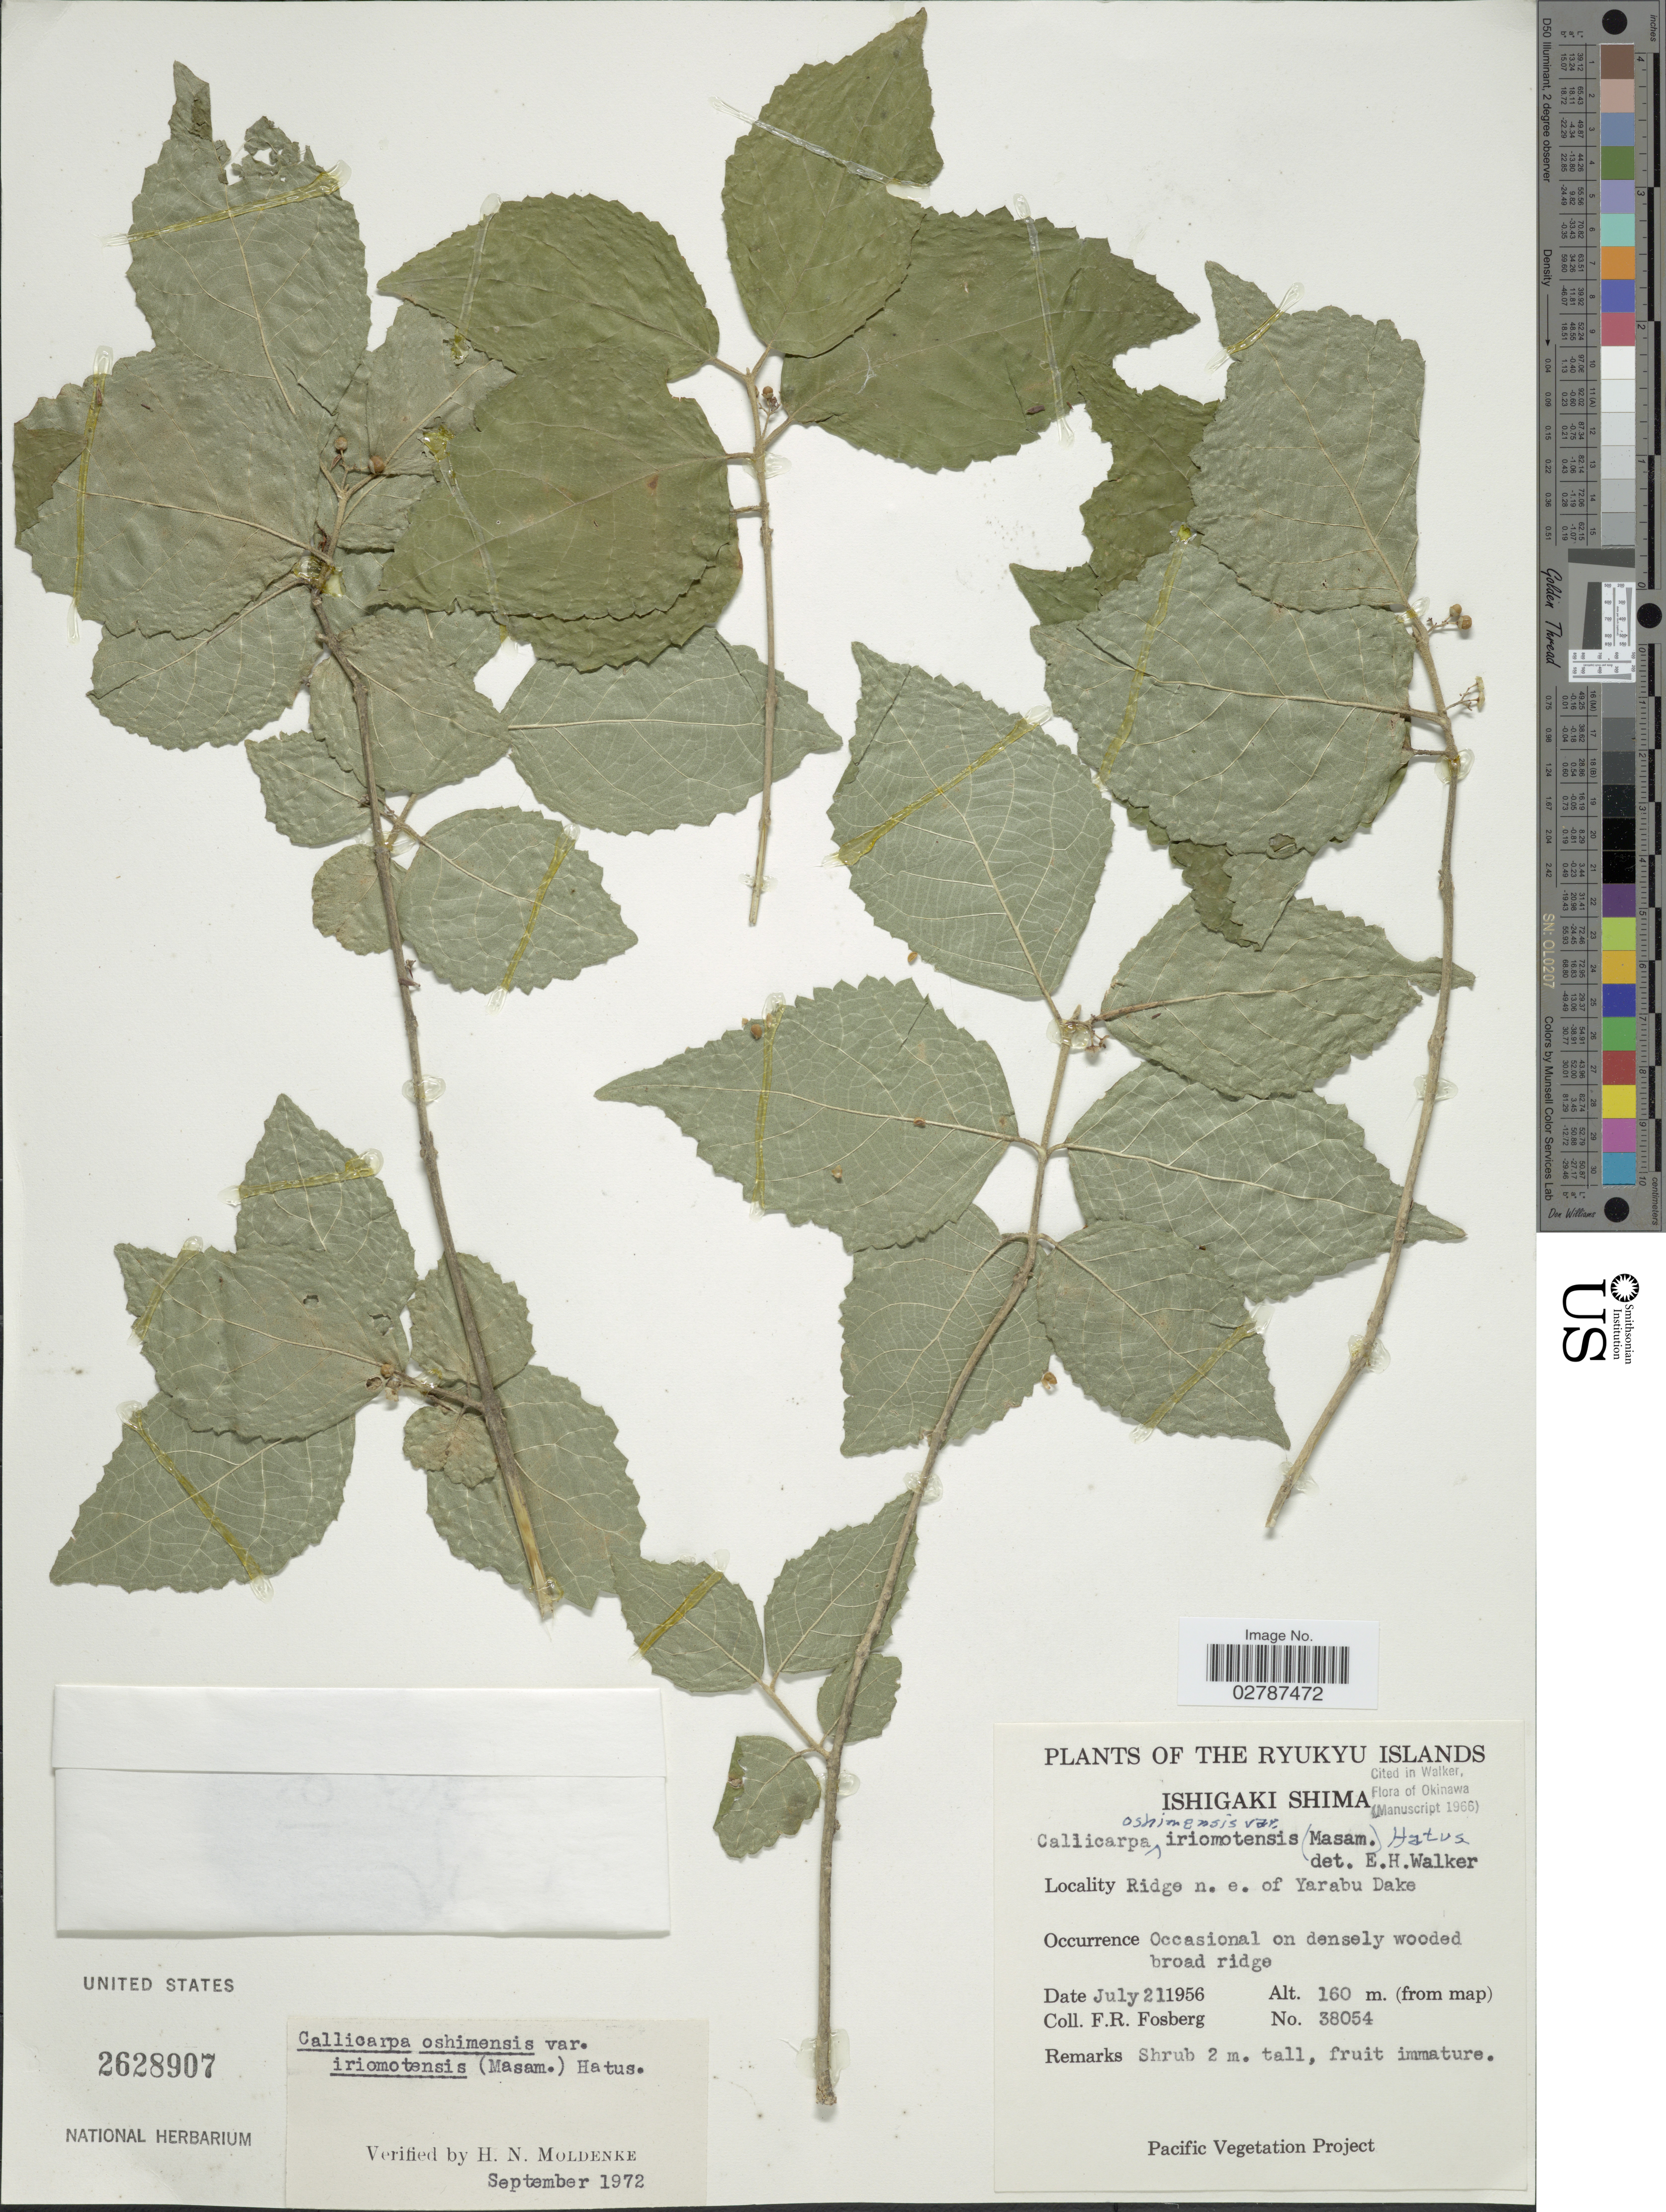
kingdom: Plantae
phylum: Tracheophyta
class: Magnoliopsida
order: Lamiales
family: Lamiaceae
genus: Callicarpa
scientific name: Callicarpa oshimensis var. iriomotensis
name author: (Nakai) Hatus.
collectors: F. R. Fosberg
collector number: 38054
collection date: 1956-07-21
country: Japan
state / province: Okinawa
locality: The Ryukyu Islands. Ishigaki Shima. Ridge n.e. of Yarabu Dake.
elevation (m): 160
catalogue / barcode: US 2628907